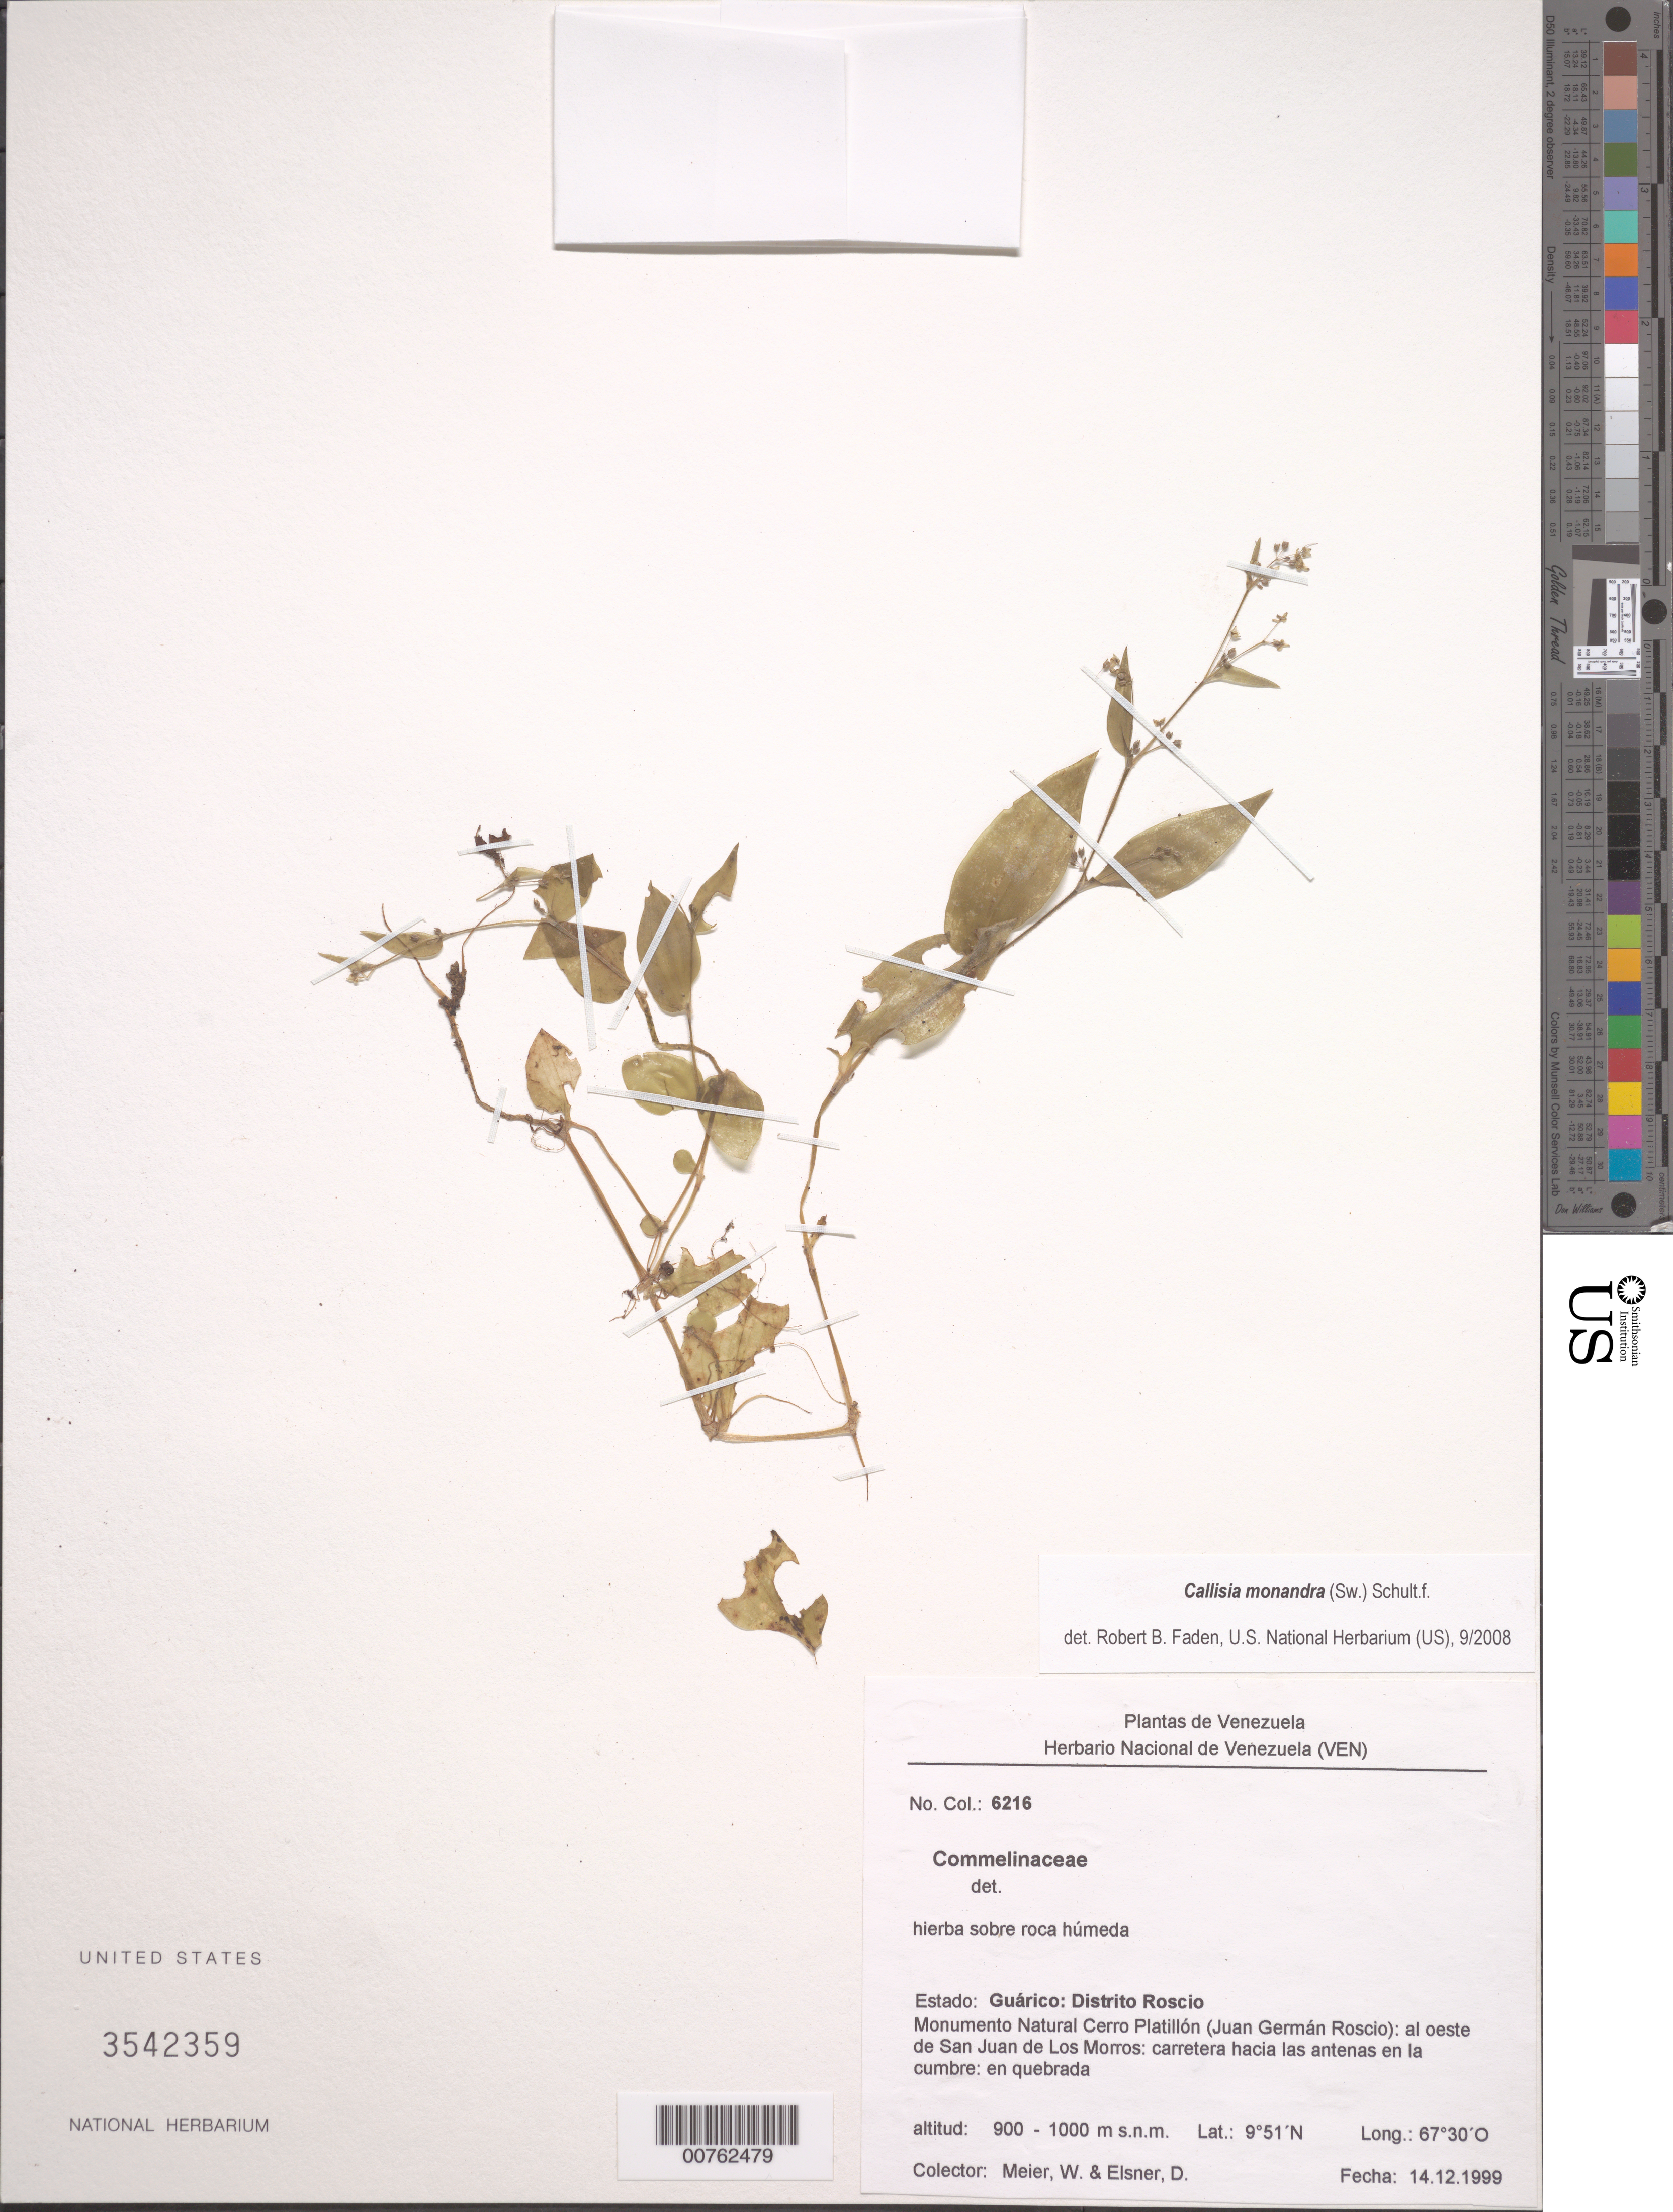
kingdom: Plantae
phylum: Tracheophyta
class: Liliopsida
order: Commelinales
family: Commelinaceae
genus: Callisia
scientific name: Callisia monandra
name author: (Sw.) Schult. & Schult. f.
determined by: Faden, Robert B., (US), Smithsonian Institution - National Museum of Natural History (UNITED STATES)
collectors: W. Meier & D. Elsner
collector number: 6216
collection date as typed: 14 Dec 1999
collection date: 1999-12-14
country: Venezuela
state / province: Guárico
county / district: Juan Germán Roscio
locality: Monumento Natural Cerro Platillion (Juan German Roscio): al oeste de San Juan de Los Morros: carretera hacia las antenas en la cumbre: en quebrada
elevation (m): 900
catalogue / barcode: US 3542359